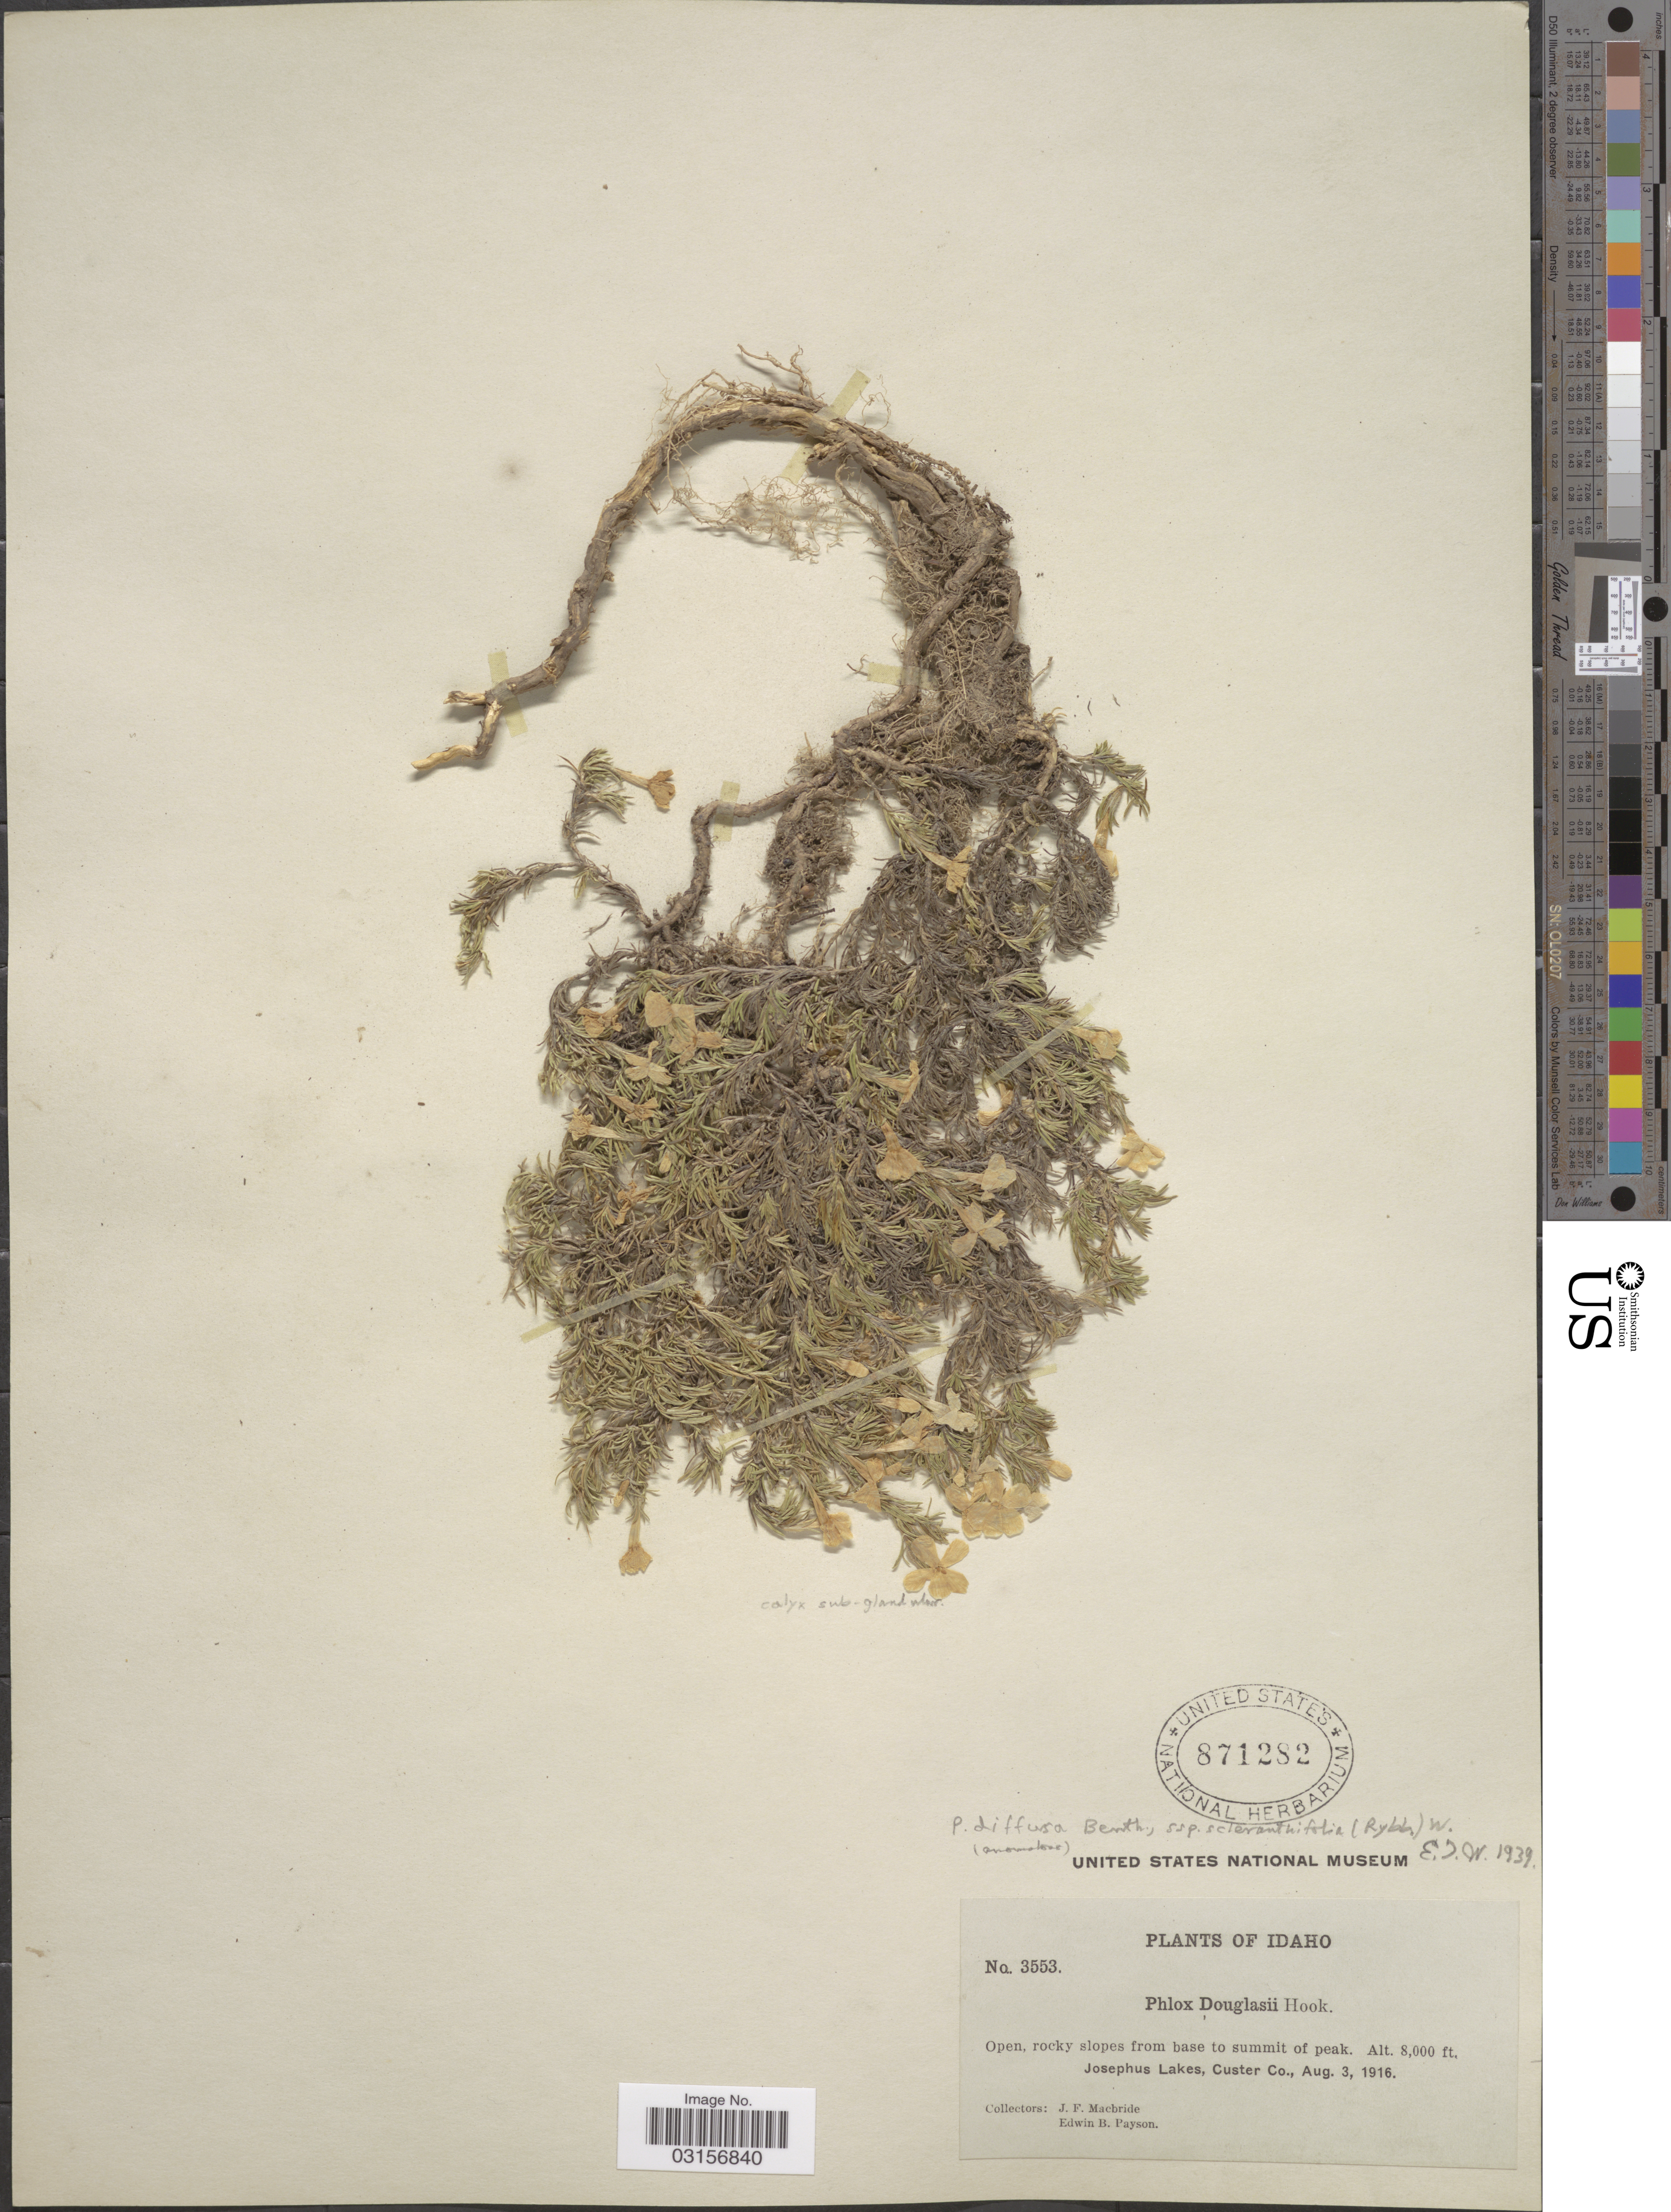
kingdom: Plantae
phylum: Tracheophyta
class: Magnoliopsida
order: Ericales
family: Polemoniaceae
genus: Phlox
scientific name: Phlox caespitosa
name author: Nutt.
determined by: Mayfield, M. H.; Ferguson, C. J.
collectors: J. F. Macbride & E. B. Payson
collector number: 3553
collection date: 1916-08-03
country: United States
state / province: Idaho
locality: Open, rocky slopes from base to summit of peak, Josephus Lakes, Custer Co.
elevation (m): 2438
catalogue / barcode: US 871282